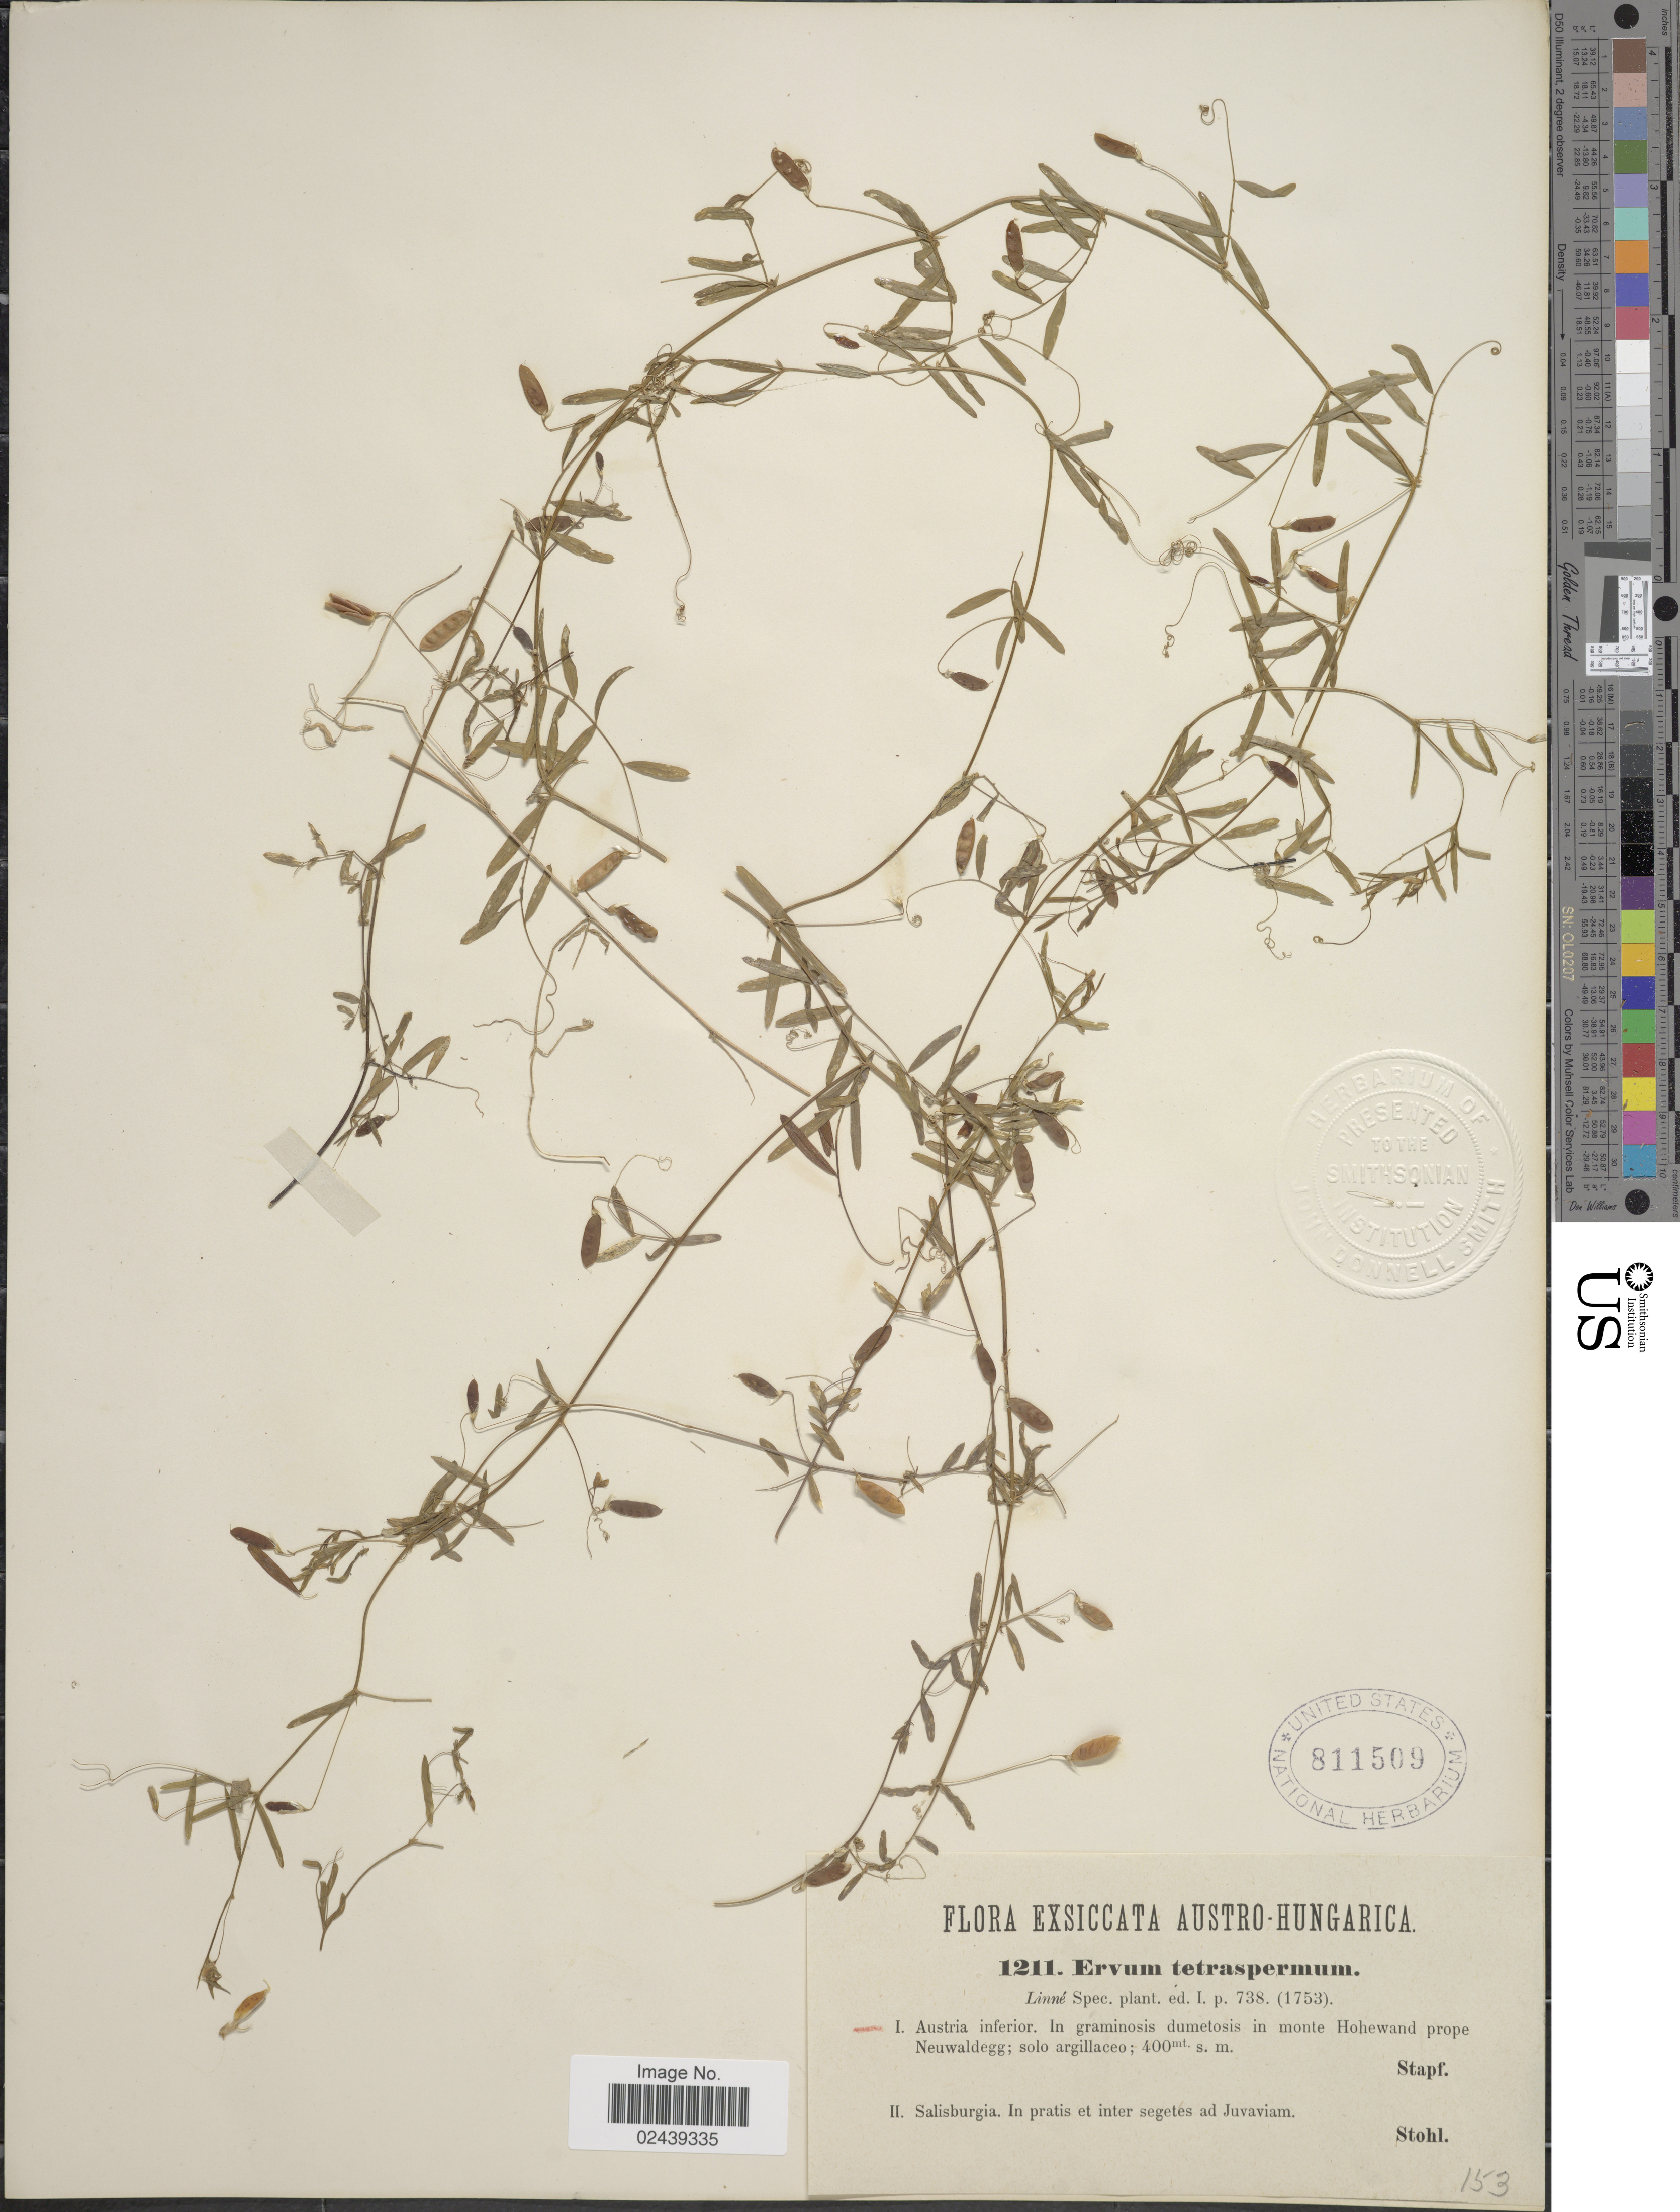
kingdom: Plantae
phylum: Tracheophyta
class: Magnoliopsida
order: Fabales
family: Fabaceae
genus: Vicia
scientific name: Vicia tetrasperma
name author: (L.) Schreb.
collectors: Stapf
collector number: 1211/153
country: Austria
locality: Austro-Hungarica. Austria inferior. In graminosis dumetosis in monte Hohewand prope Neuwaldegg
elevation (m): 400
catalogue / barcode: US 811509